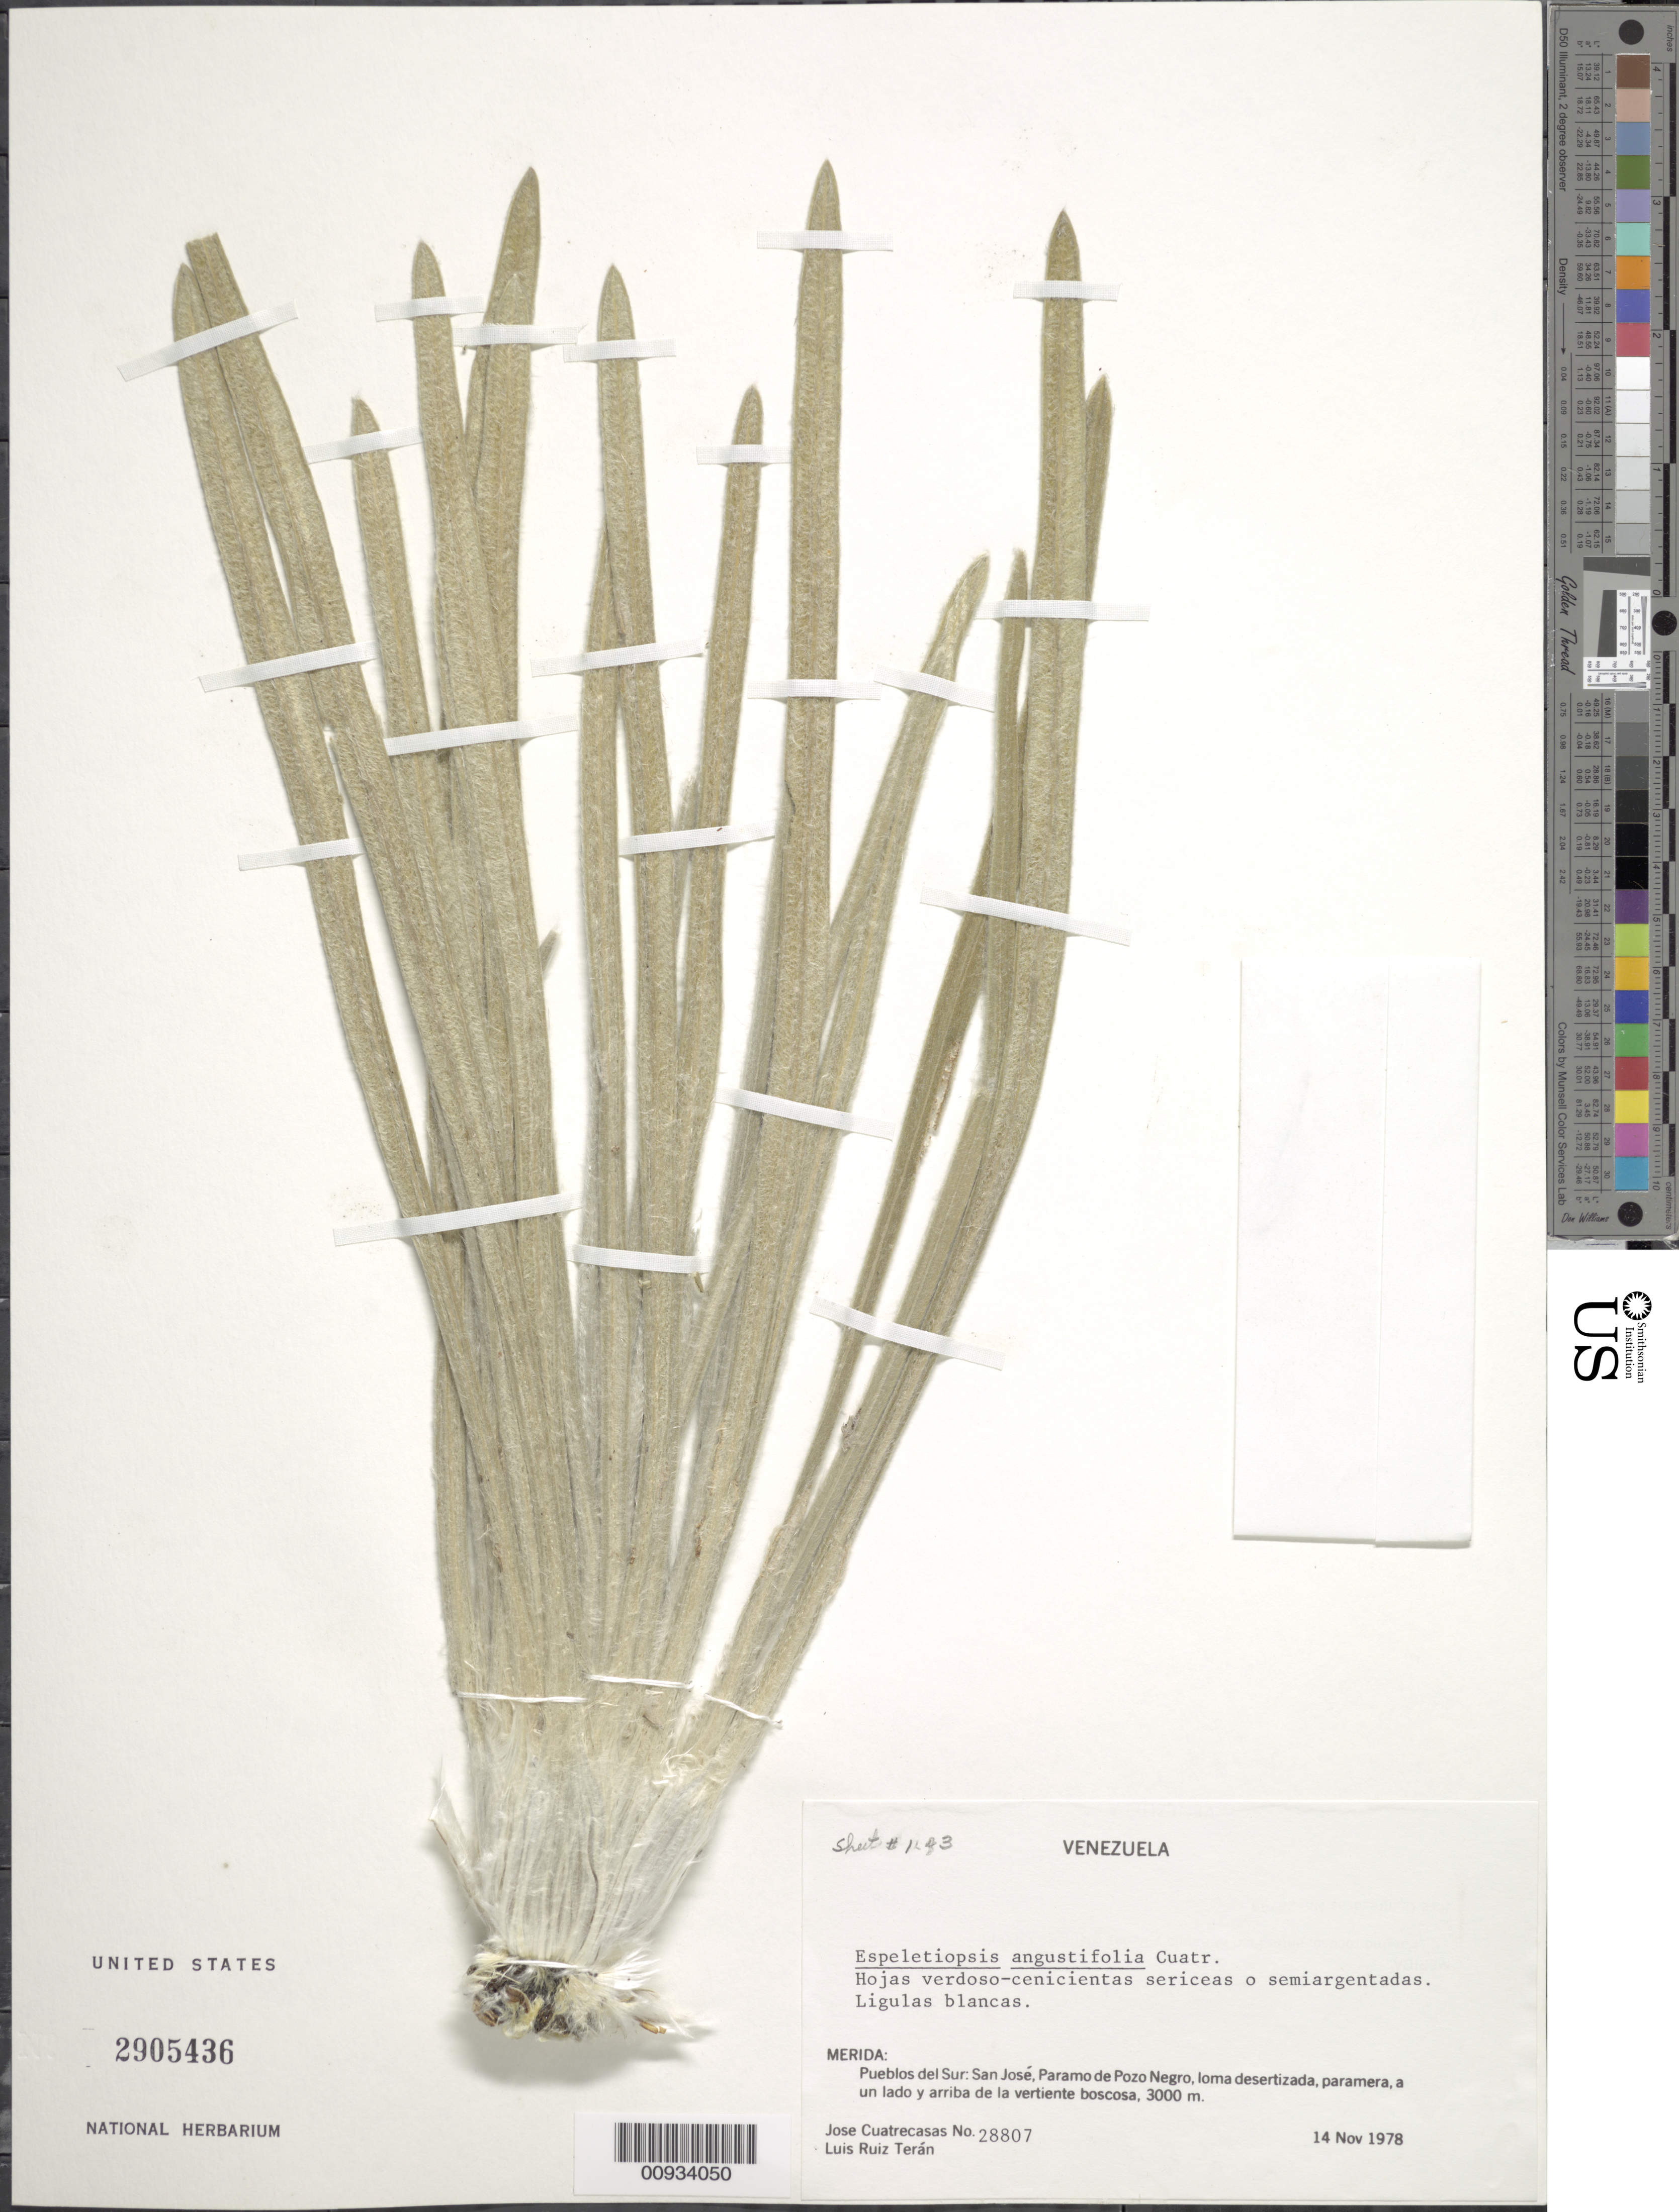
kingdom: Plantae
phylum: Tracheophyta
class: Magnoliopsida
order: Asterales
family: Asteraceae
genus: Espeletiopsis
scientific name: Espeletiopsis angustifolia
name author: (Cuatrec.) Cuatrec.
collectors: J. Cuatrecasas, L. E. Ruíz-Terán & M. López Figueiras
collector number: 28807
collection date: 1978-11-14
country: Venezuela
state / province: Mérida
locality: Páramo de Pozo Negro. Pueblos del Sur: San José, loma desertizada, paramera, a un lado y arriba de la vertiente boscosa.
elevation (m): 3000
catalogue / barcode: US 2905436